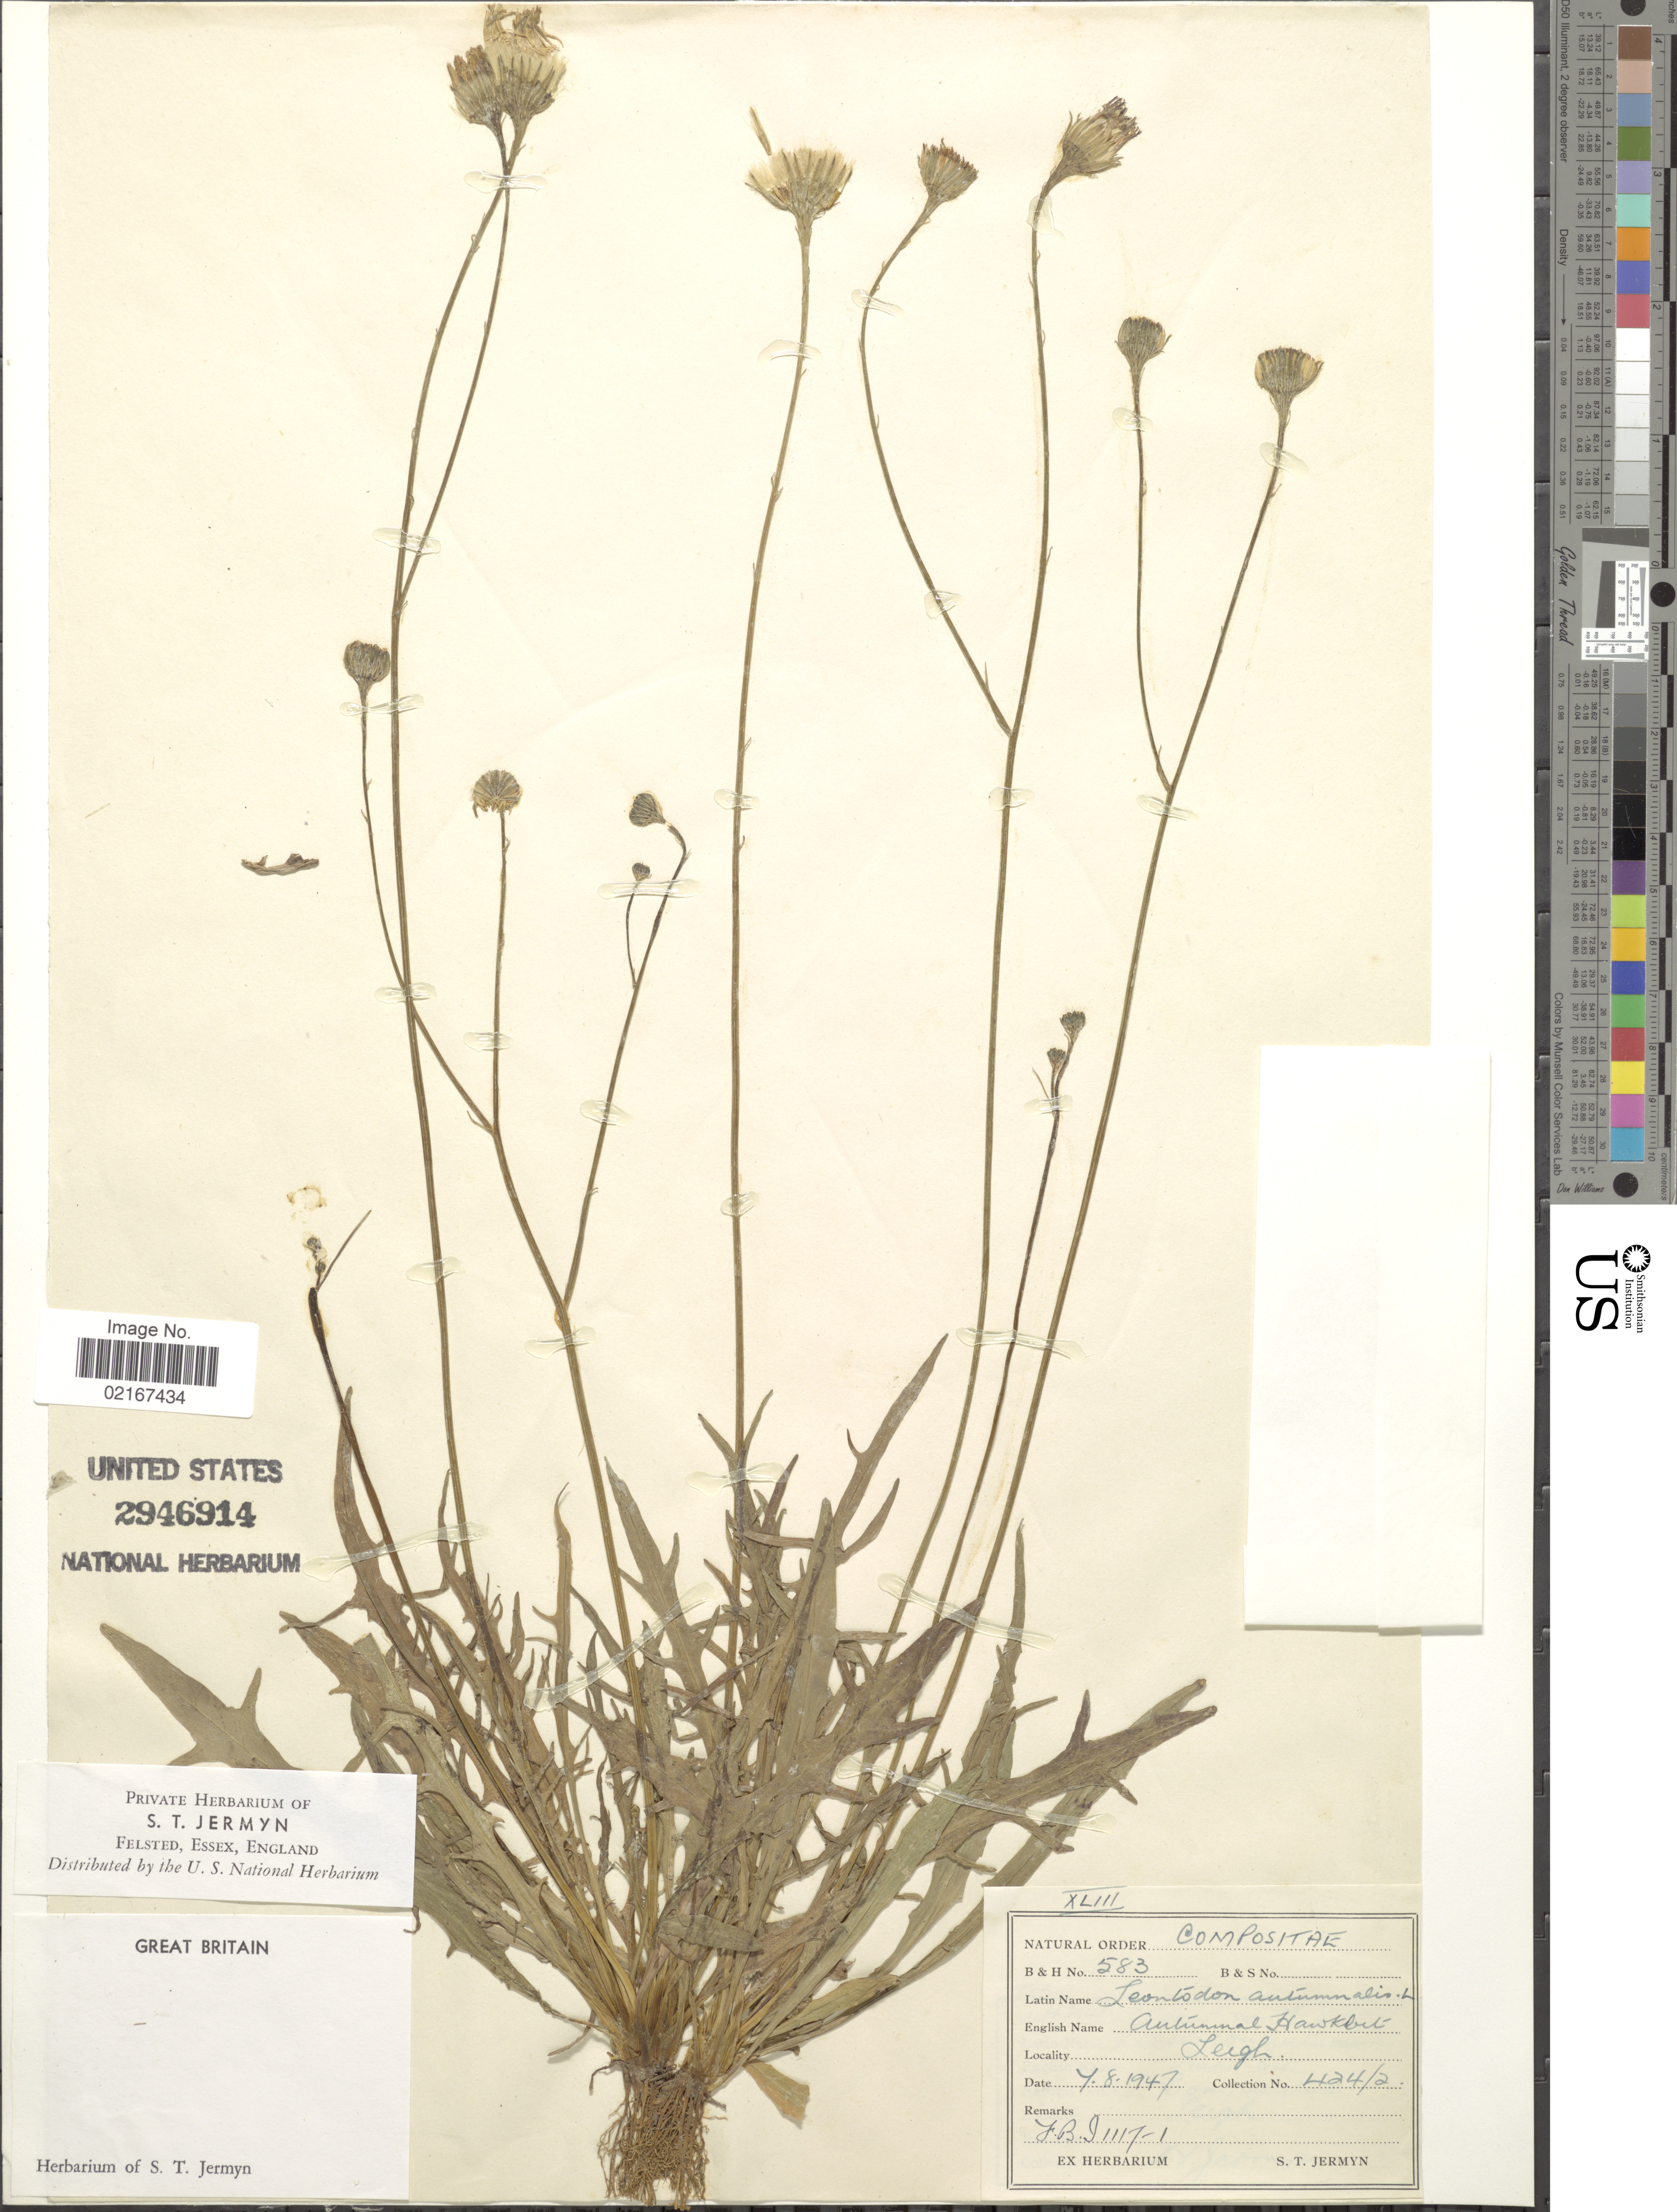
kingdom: Plantae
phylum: Tracheophyta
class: Magnoliopsida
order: Asterales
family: Asteraceae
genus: Scorzoneroides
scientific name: Scorzoneroides autumnalis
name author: (L.) Moench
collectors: B. Alcock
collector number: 424/2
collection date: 1947-08-07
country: United Kingdom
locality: Great Britain, Leigh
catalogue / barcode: US 2946914